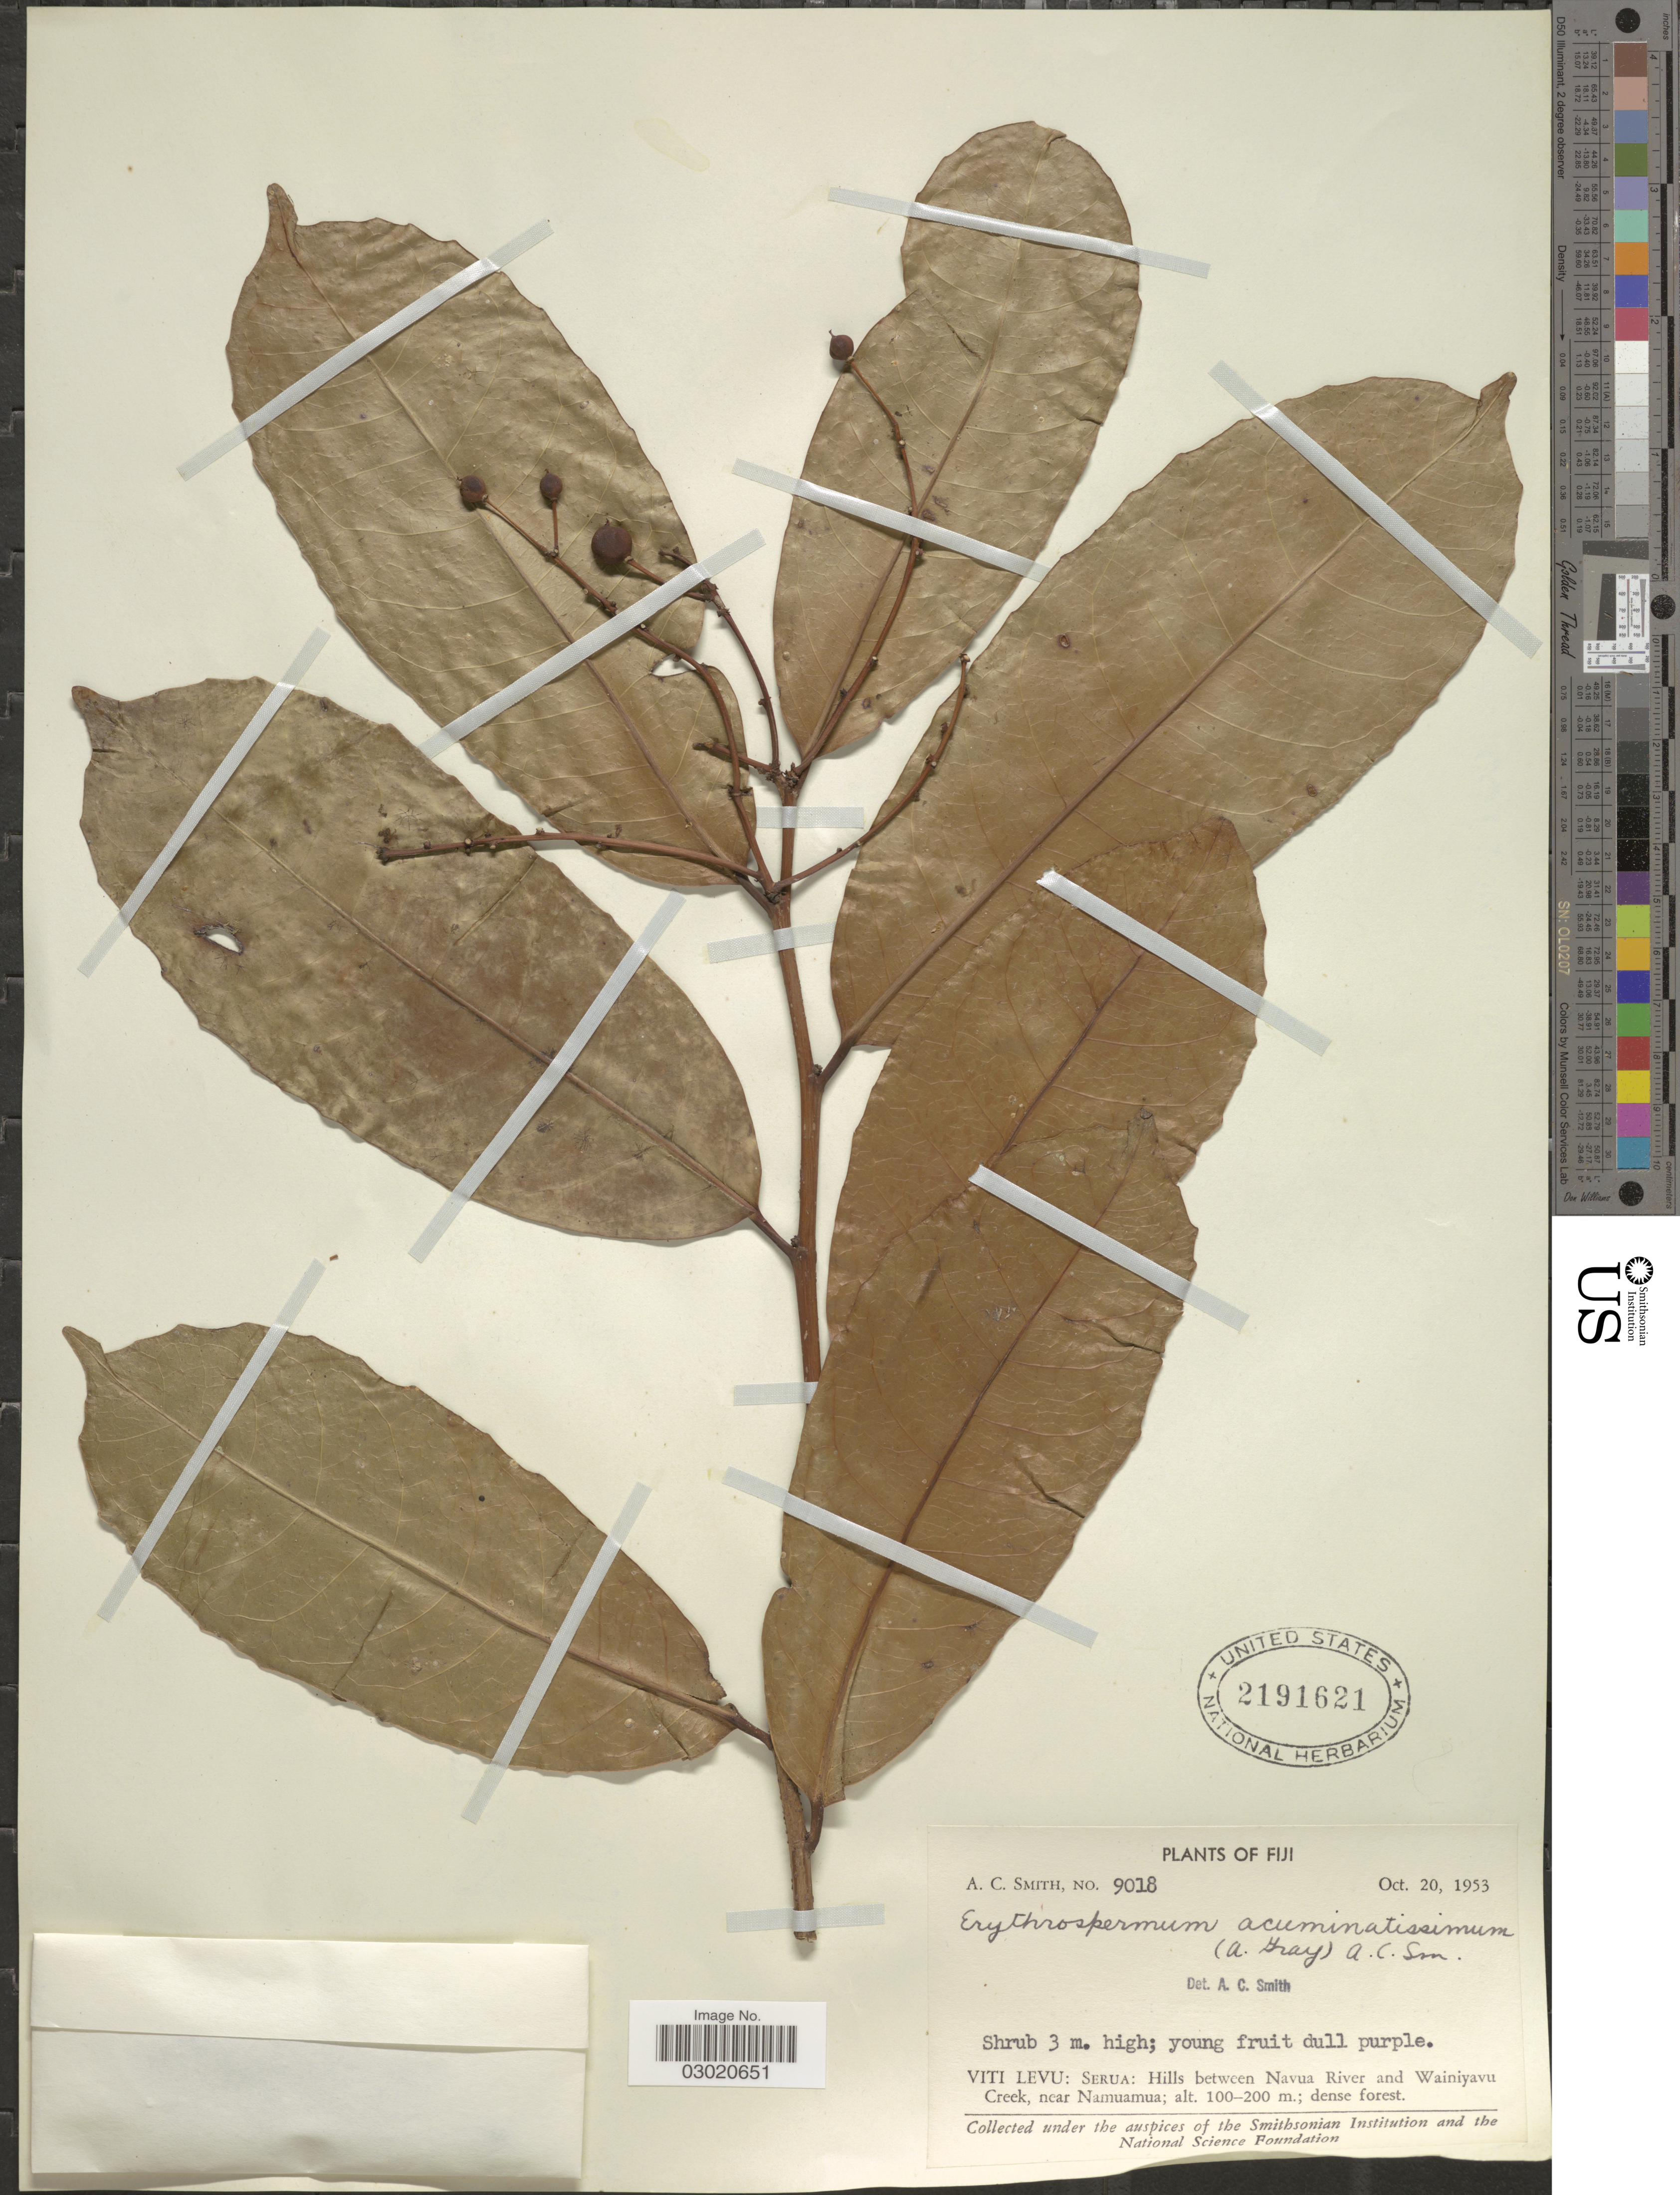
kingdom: Plantae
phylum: Tracheophyta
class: Magnoliopsida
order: Malpighiales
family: Achariaceae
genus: Erythrospermum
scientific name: Erythrospermum acuminatissimum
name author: (A. Gray) A.C. Sm.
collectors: A. C. Smith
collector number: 9018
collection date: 1953-10-20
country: Fiji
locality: Viti Levu: Serua: Hills between Navua River and Wainiyavu Creek, near Namuamua.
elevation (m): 100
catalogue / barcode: US 2191621